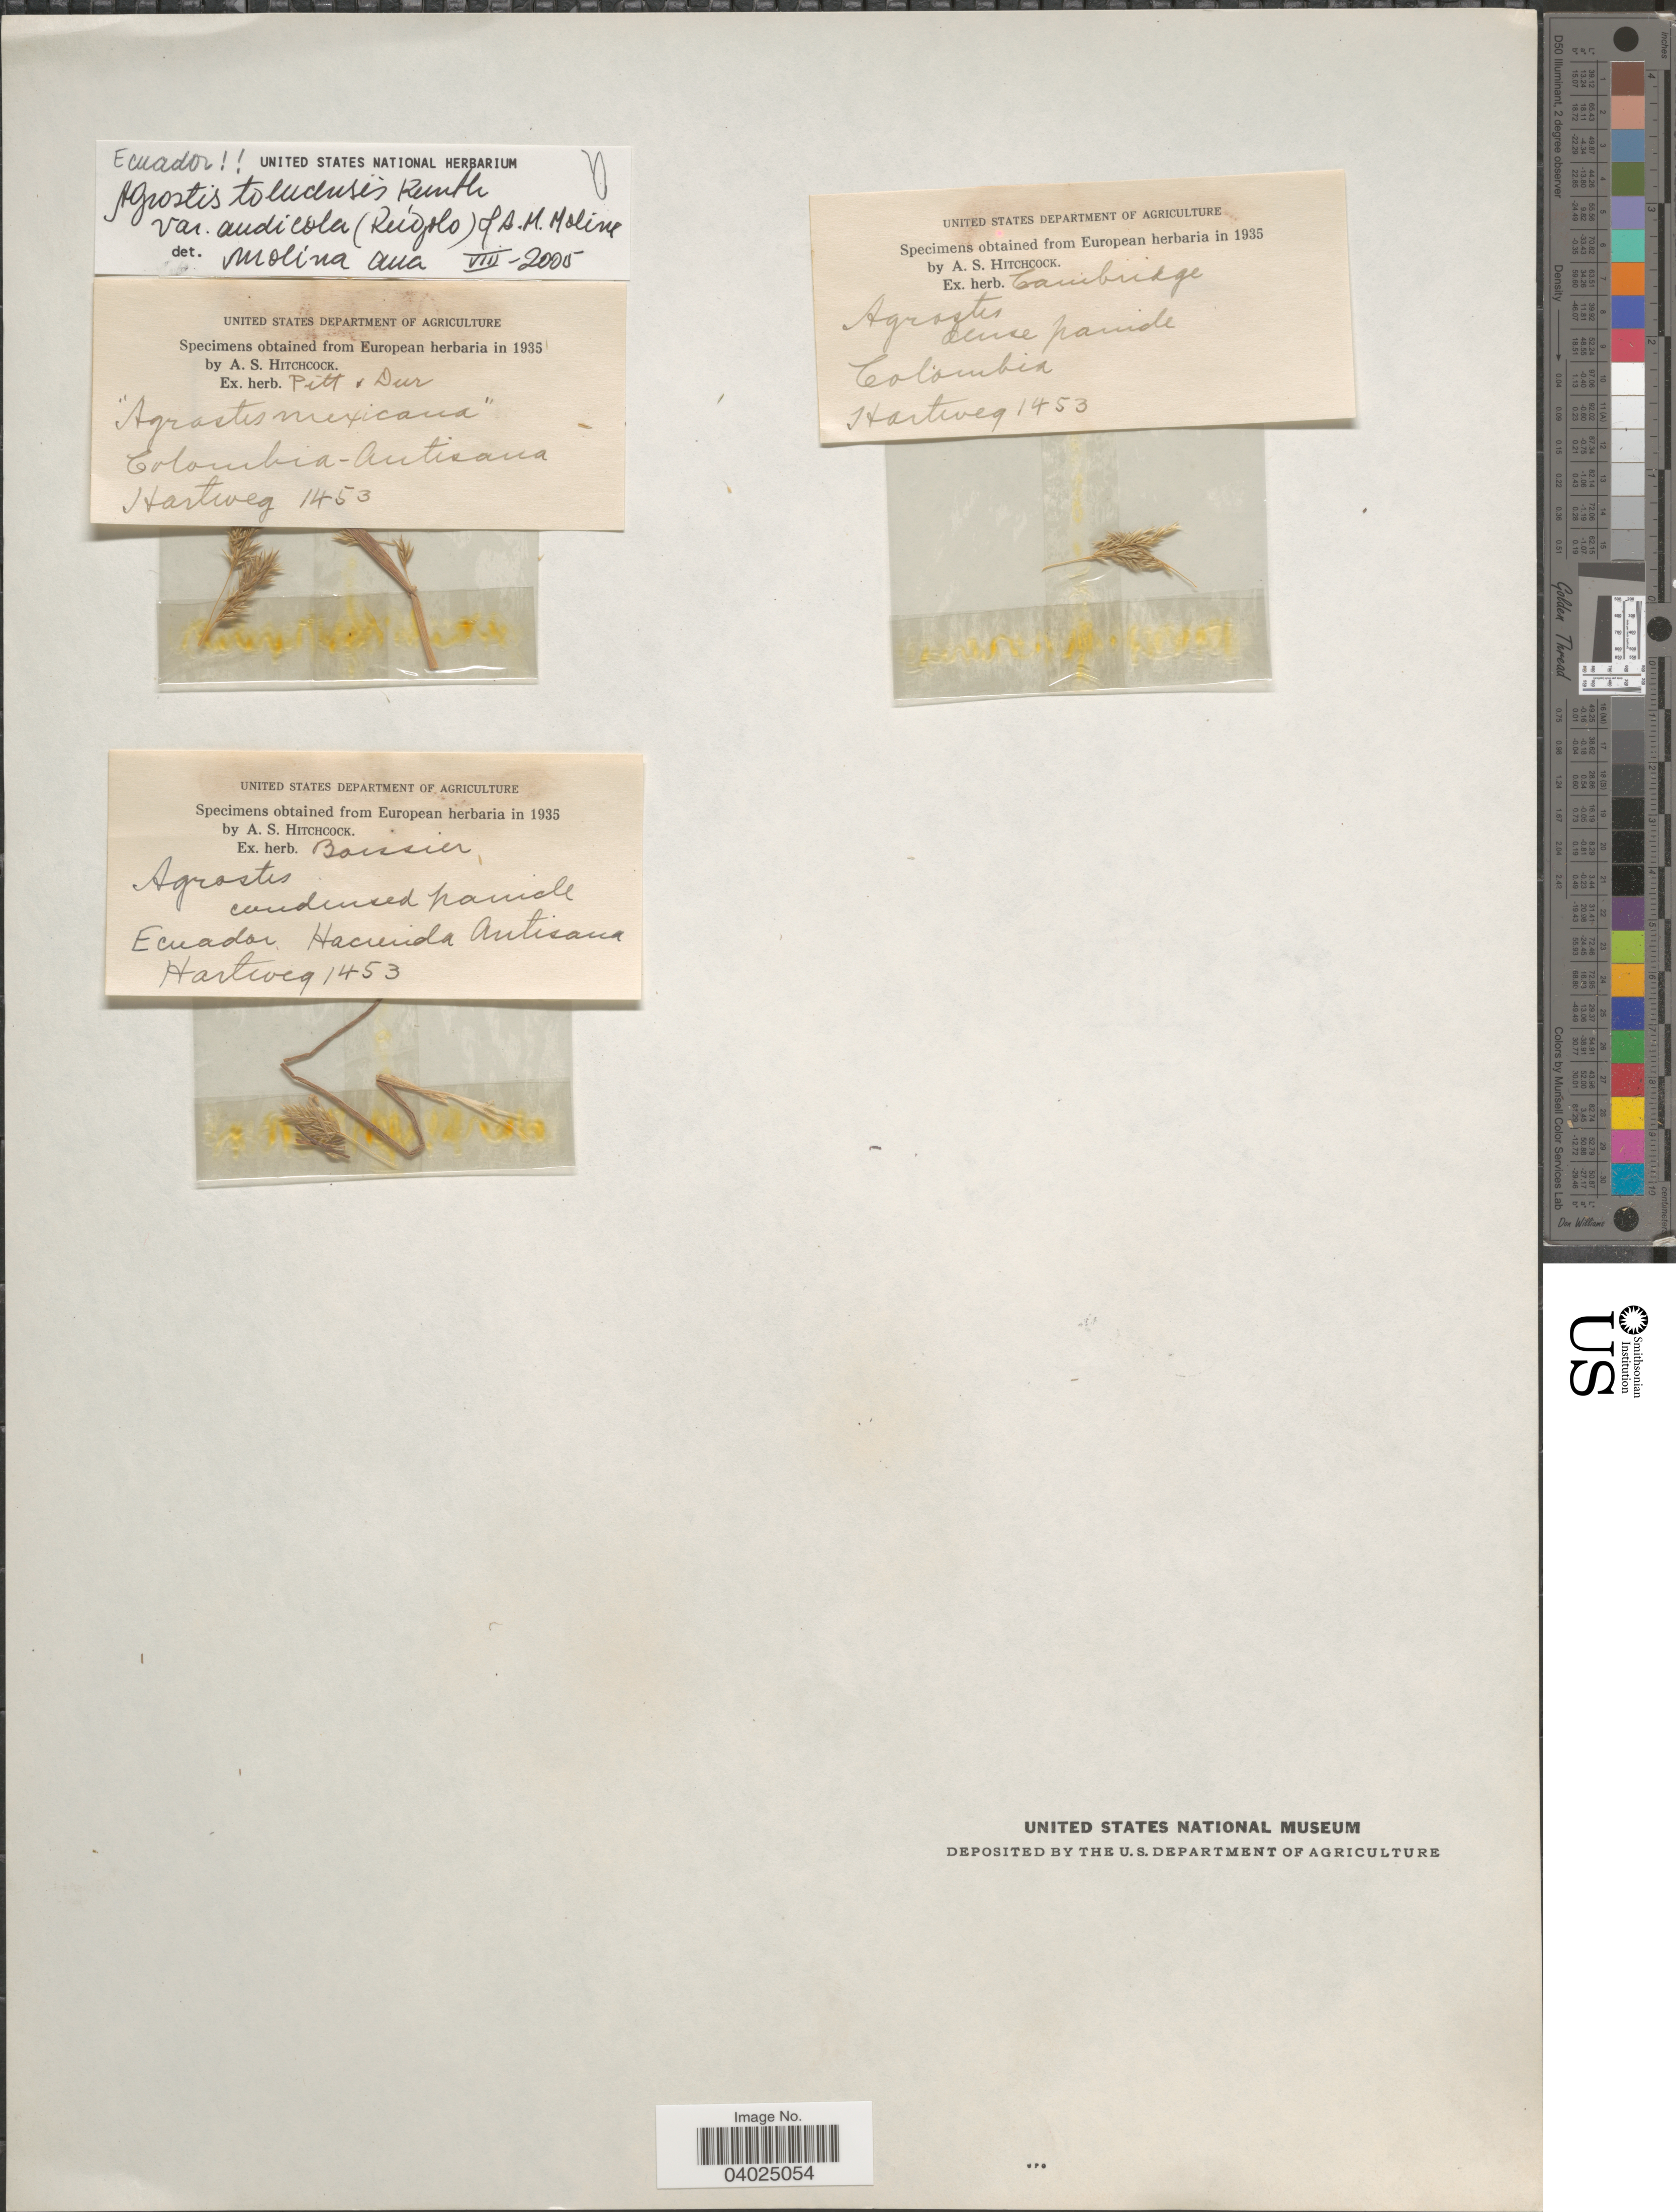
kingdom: Plantae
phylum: Tracheophyta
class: Liliopsida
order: Poales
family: Poaceae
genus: Agrostis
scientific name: Agrostis tolucensis var. andicola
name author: (Pilg.) Rúgolo & A.M. Molina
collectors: Hartweg, --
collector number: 1453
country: Ecuador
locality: Hacienda Antisana.